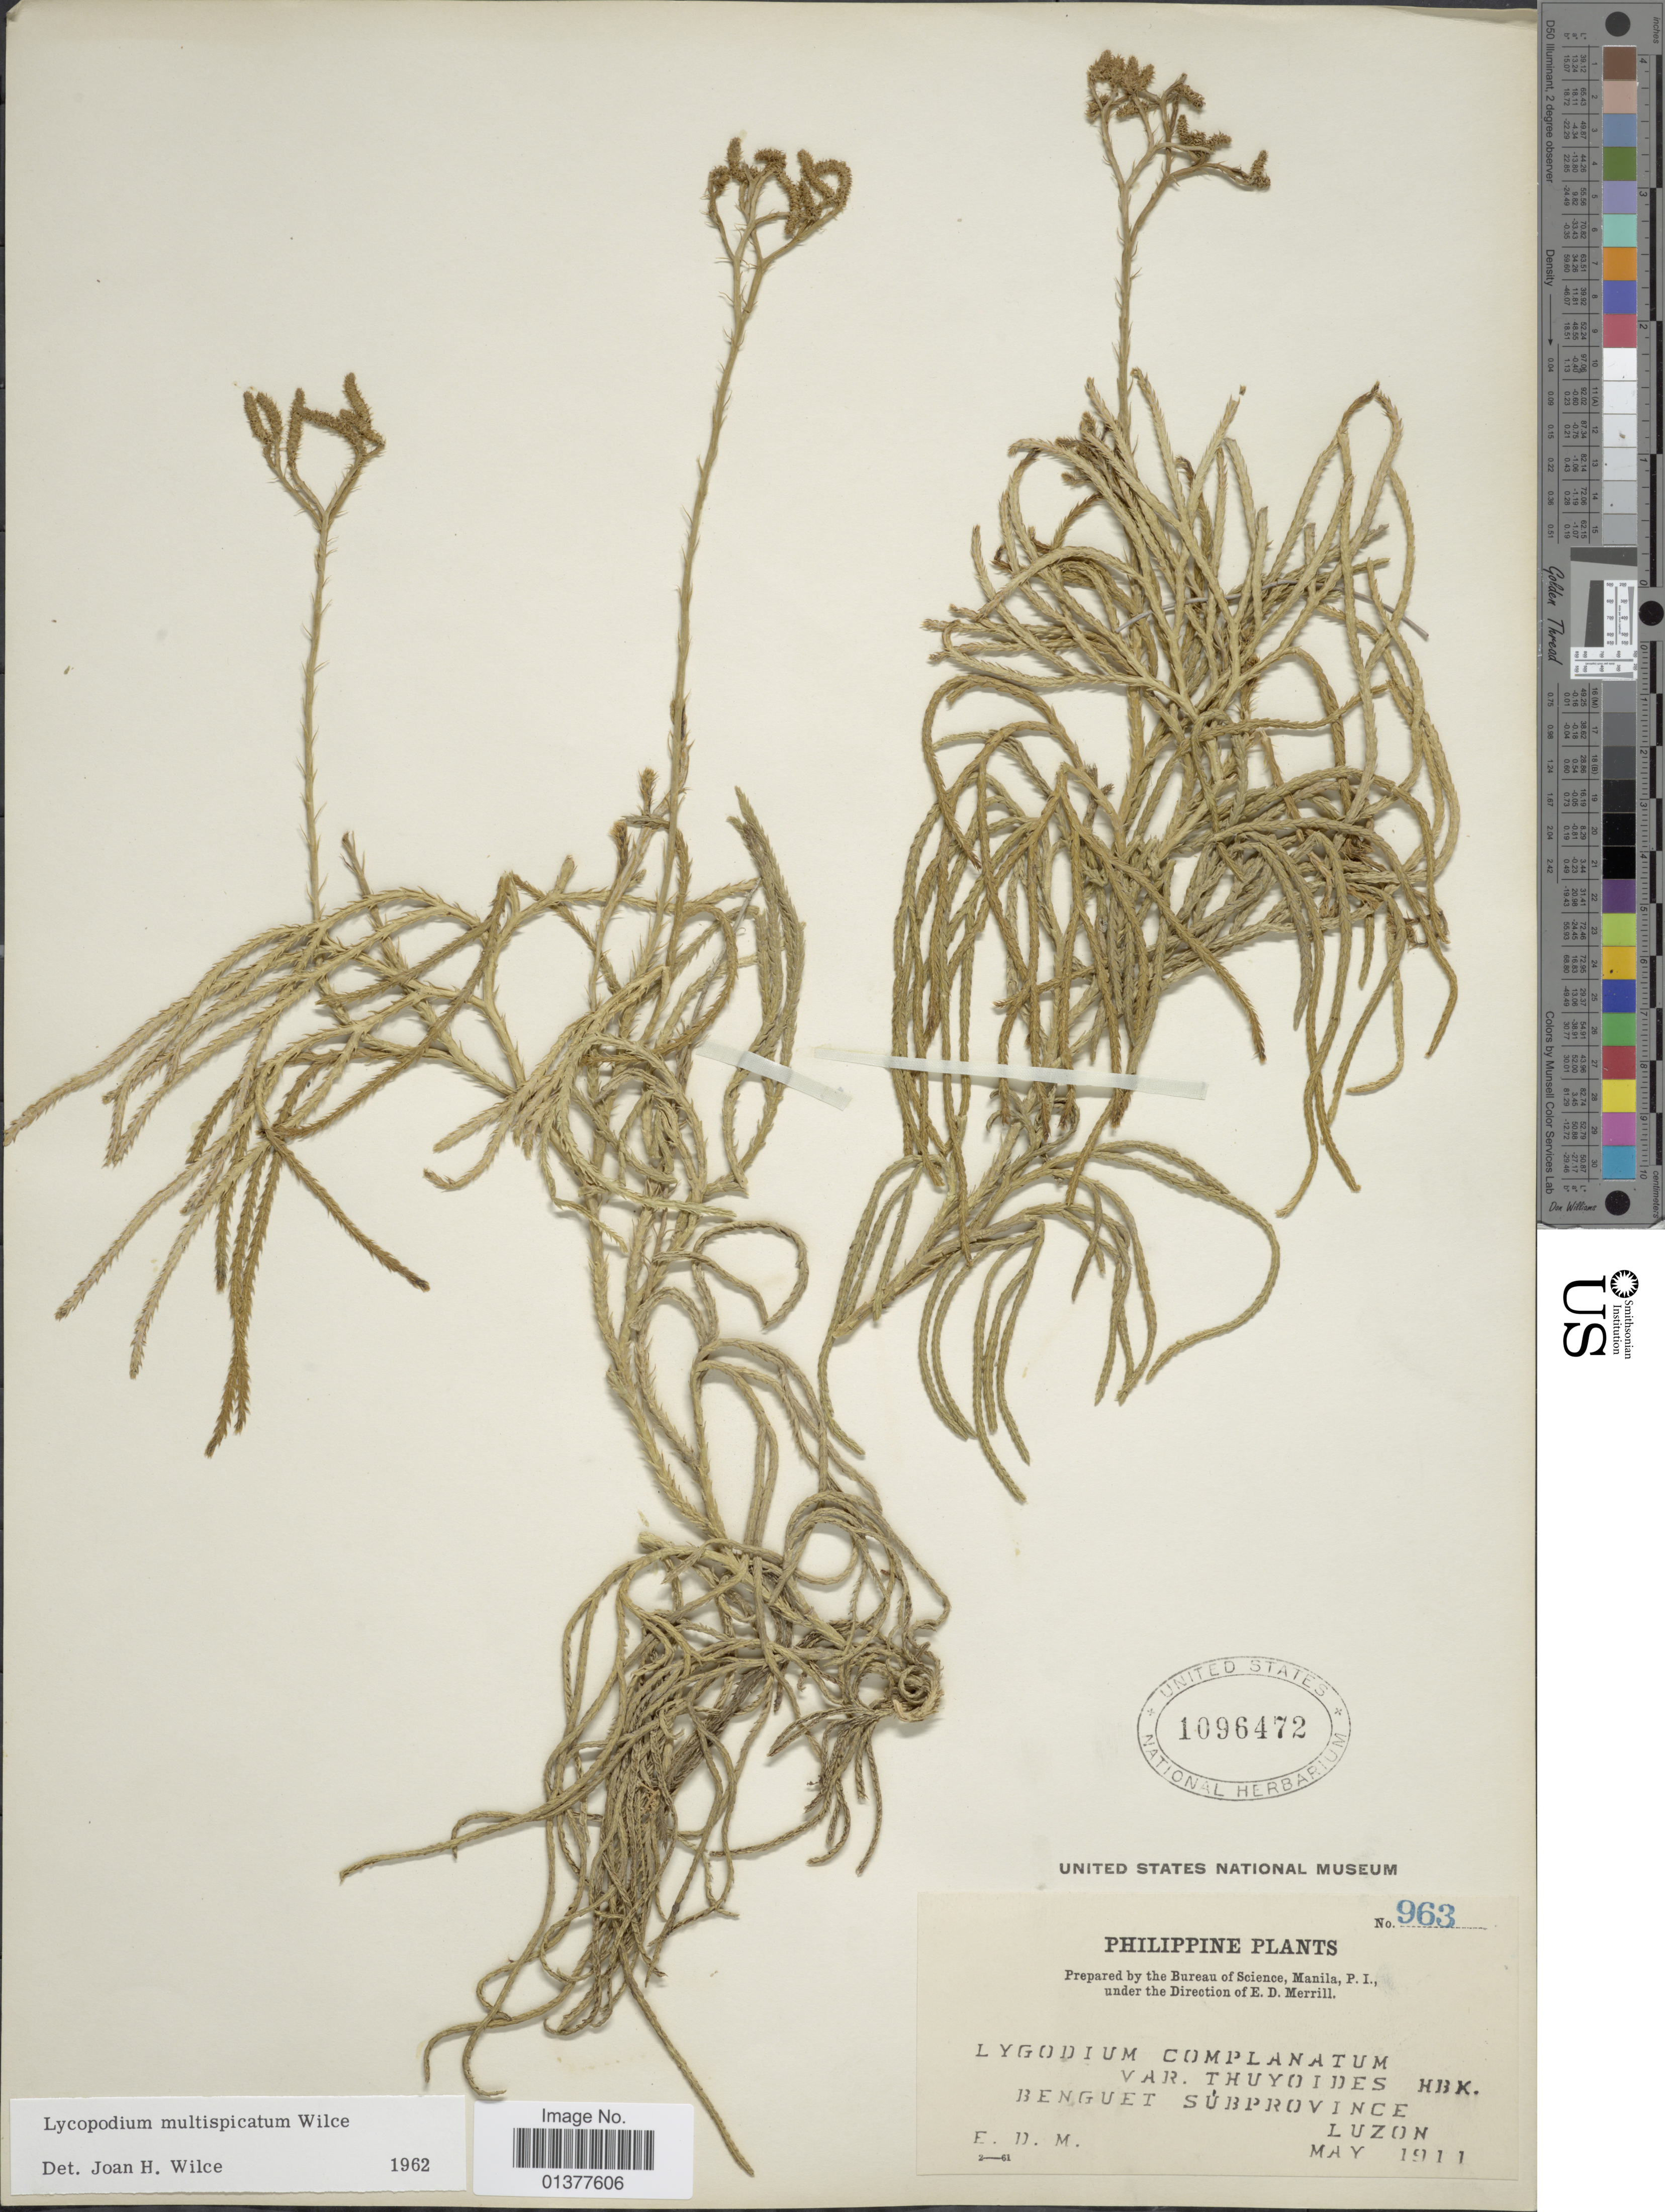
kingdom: Plantae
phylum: Tracheophyta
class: Lycopodiopsida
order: Lycopodiales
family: Lycopodiaceae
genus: Diphasiastrum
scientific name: Diphasiastrum multispicatum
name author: (J.H. Wilce) Holub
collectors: E. D. Merrill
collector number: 963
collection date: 1911-05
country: Philippines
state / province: Central Luzon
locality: Benguet Subprovince, Luzon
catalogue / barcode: US 1096472